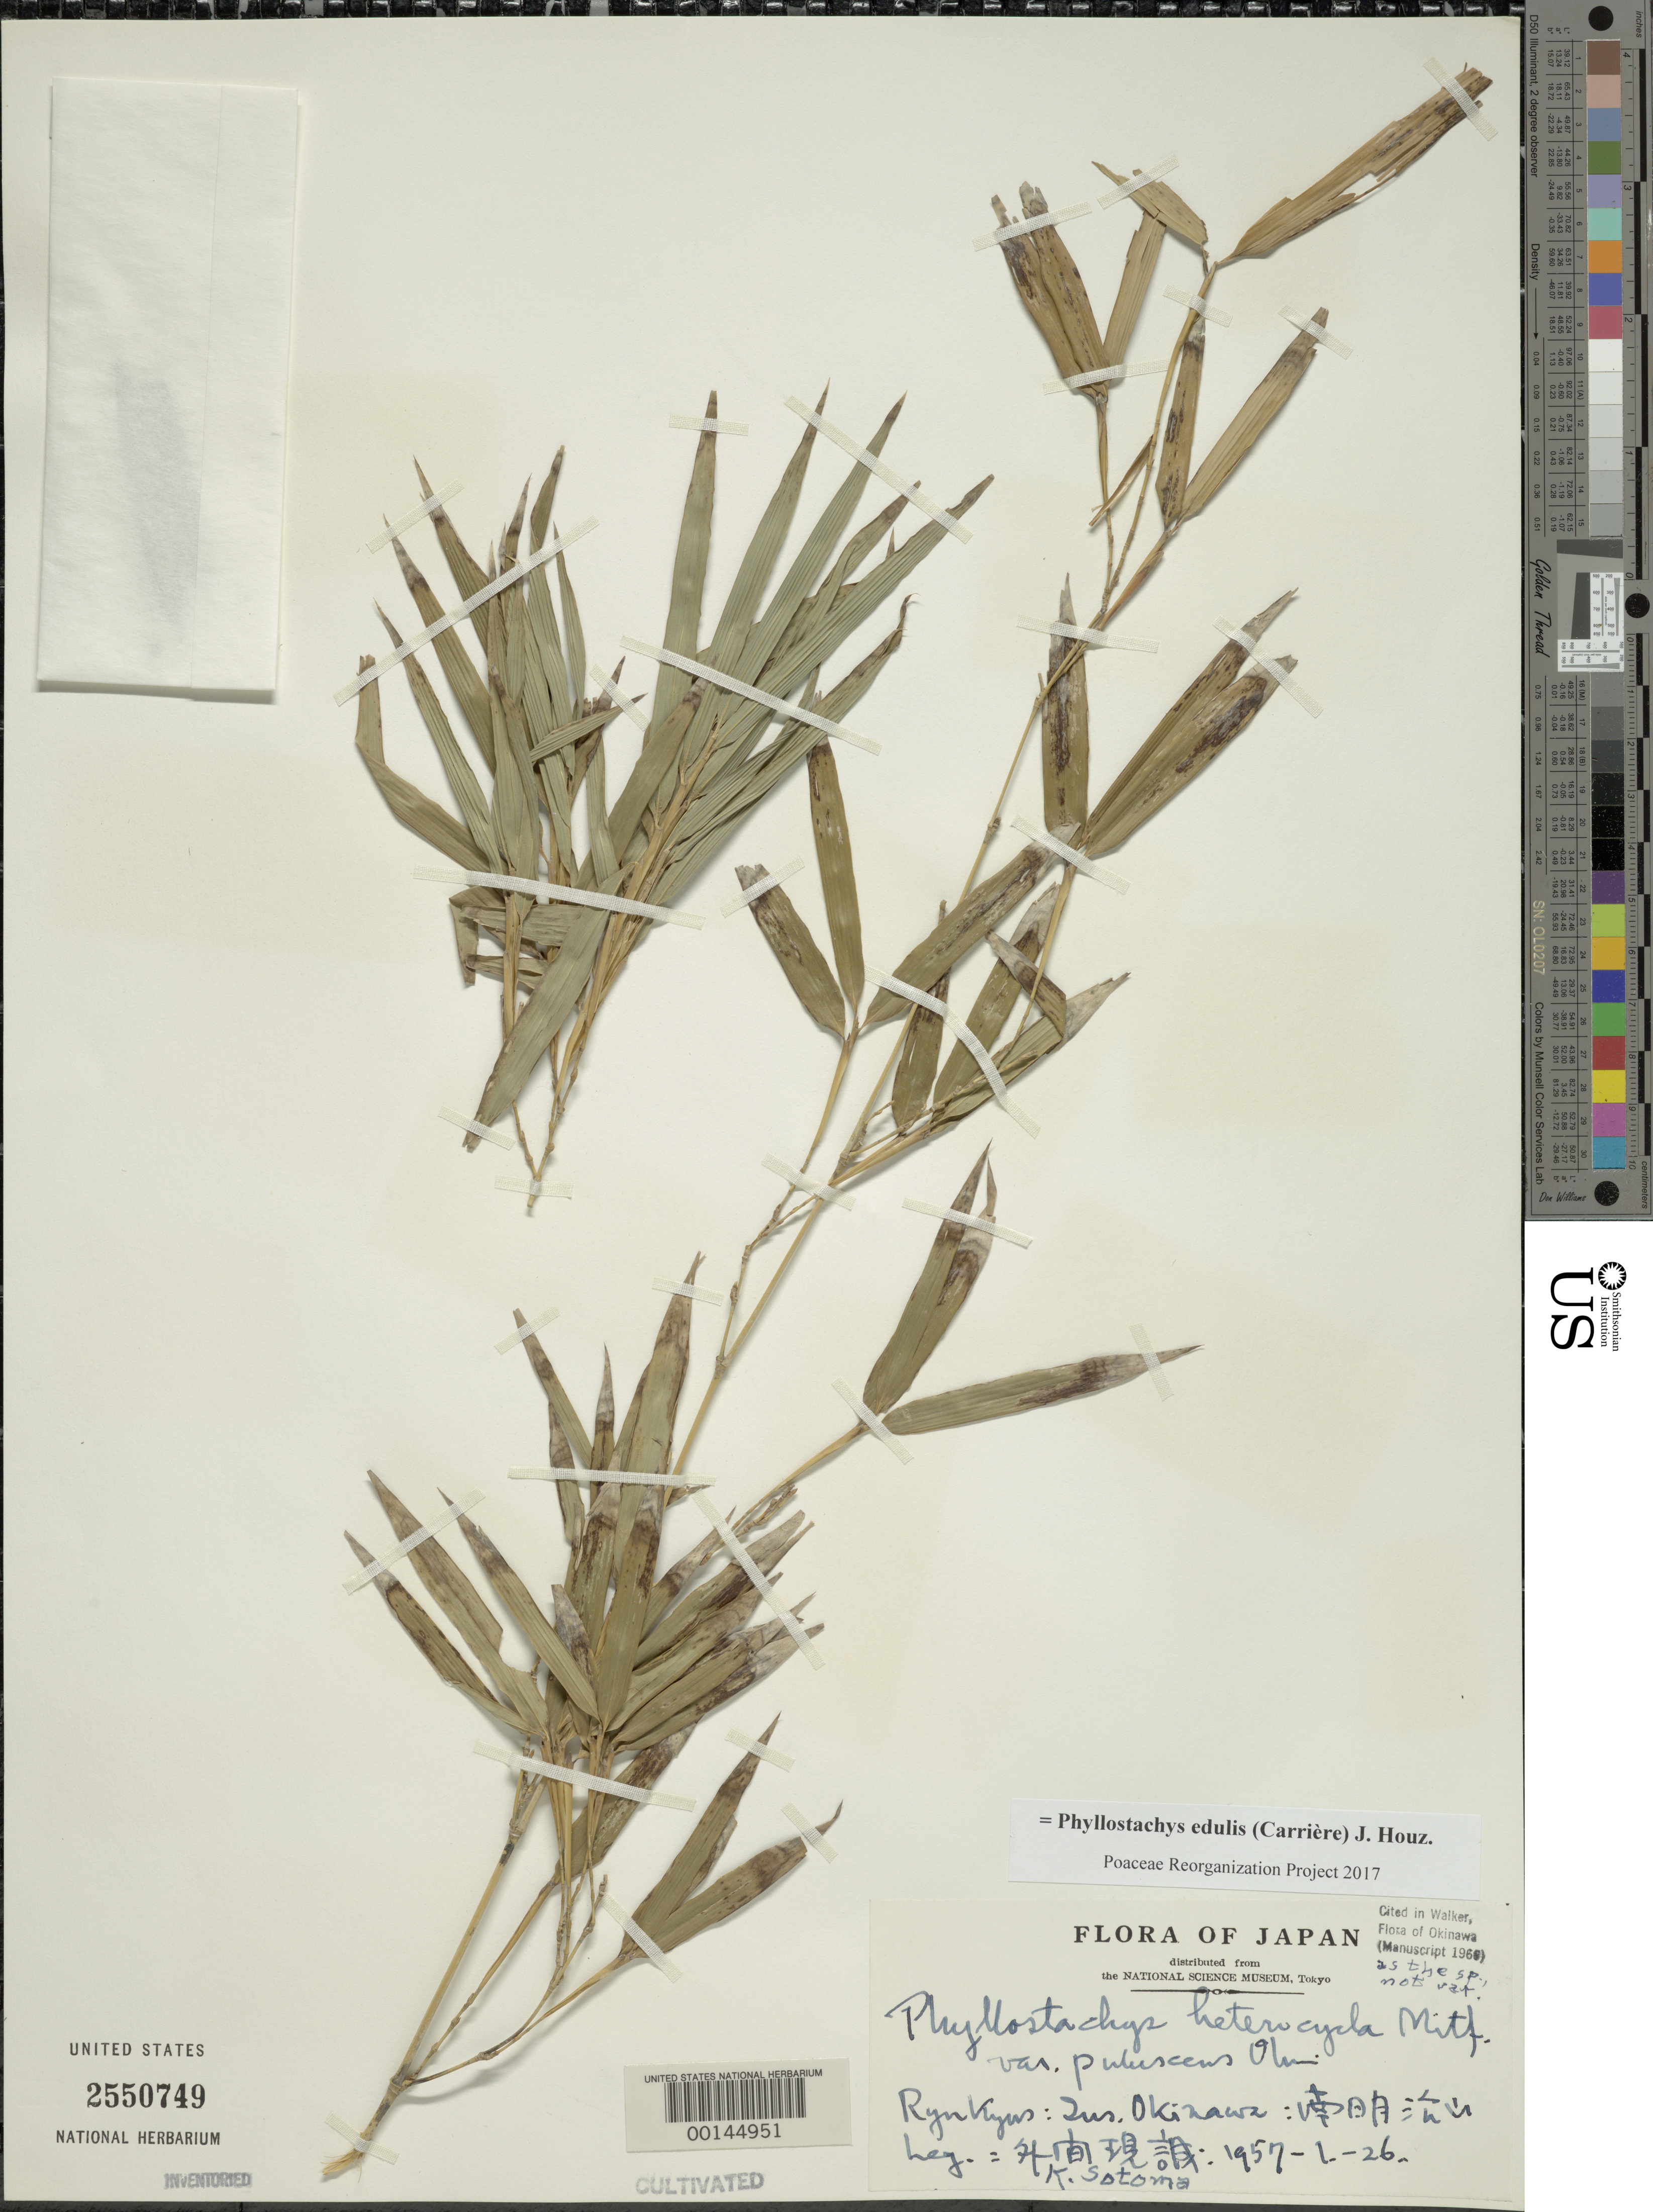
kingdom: Plantae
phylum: Tracheophyta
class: Liliopsida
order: Poales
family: Poaceae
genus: Phyllostachys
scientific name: Phyllostachys edulis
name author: (Carrière) J. Houz.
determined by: Poaceae Reorganization Project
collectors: K. Sotoma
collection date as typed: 26 Jan 1957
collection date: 1957-01-26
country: Japan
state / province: Okinawa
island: Okinawa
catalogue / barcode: US 2550749